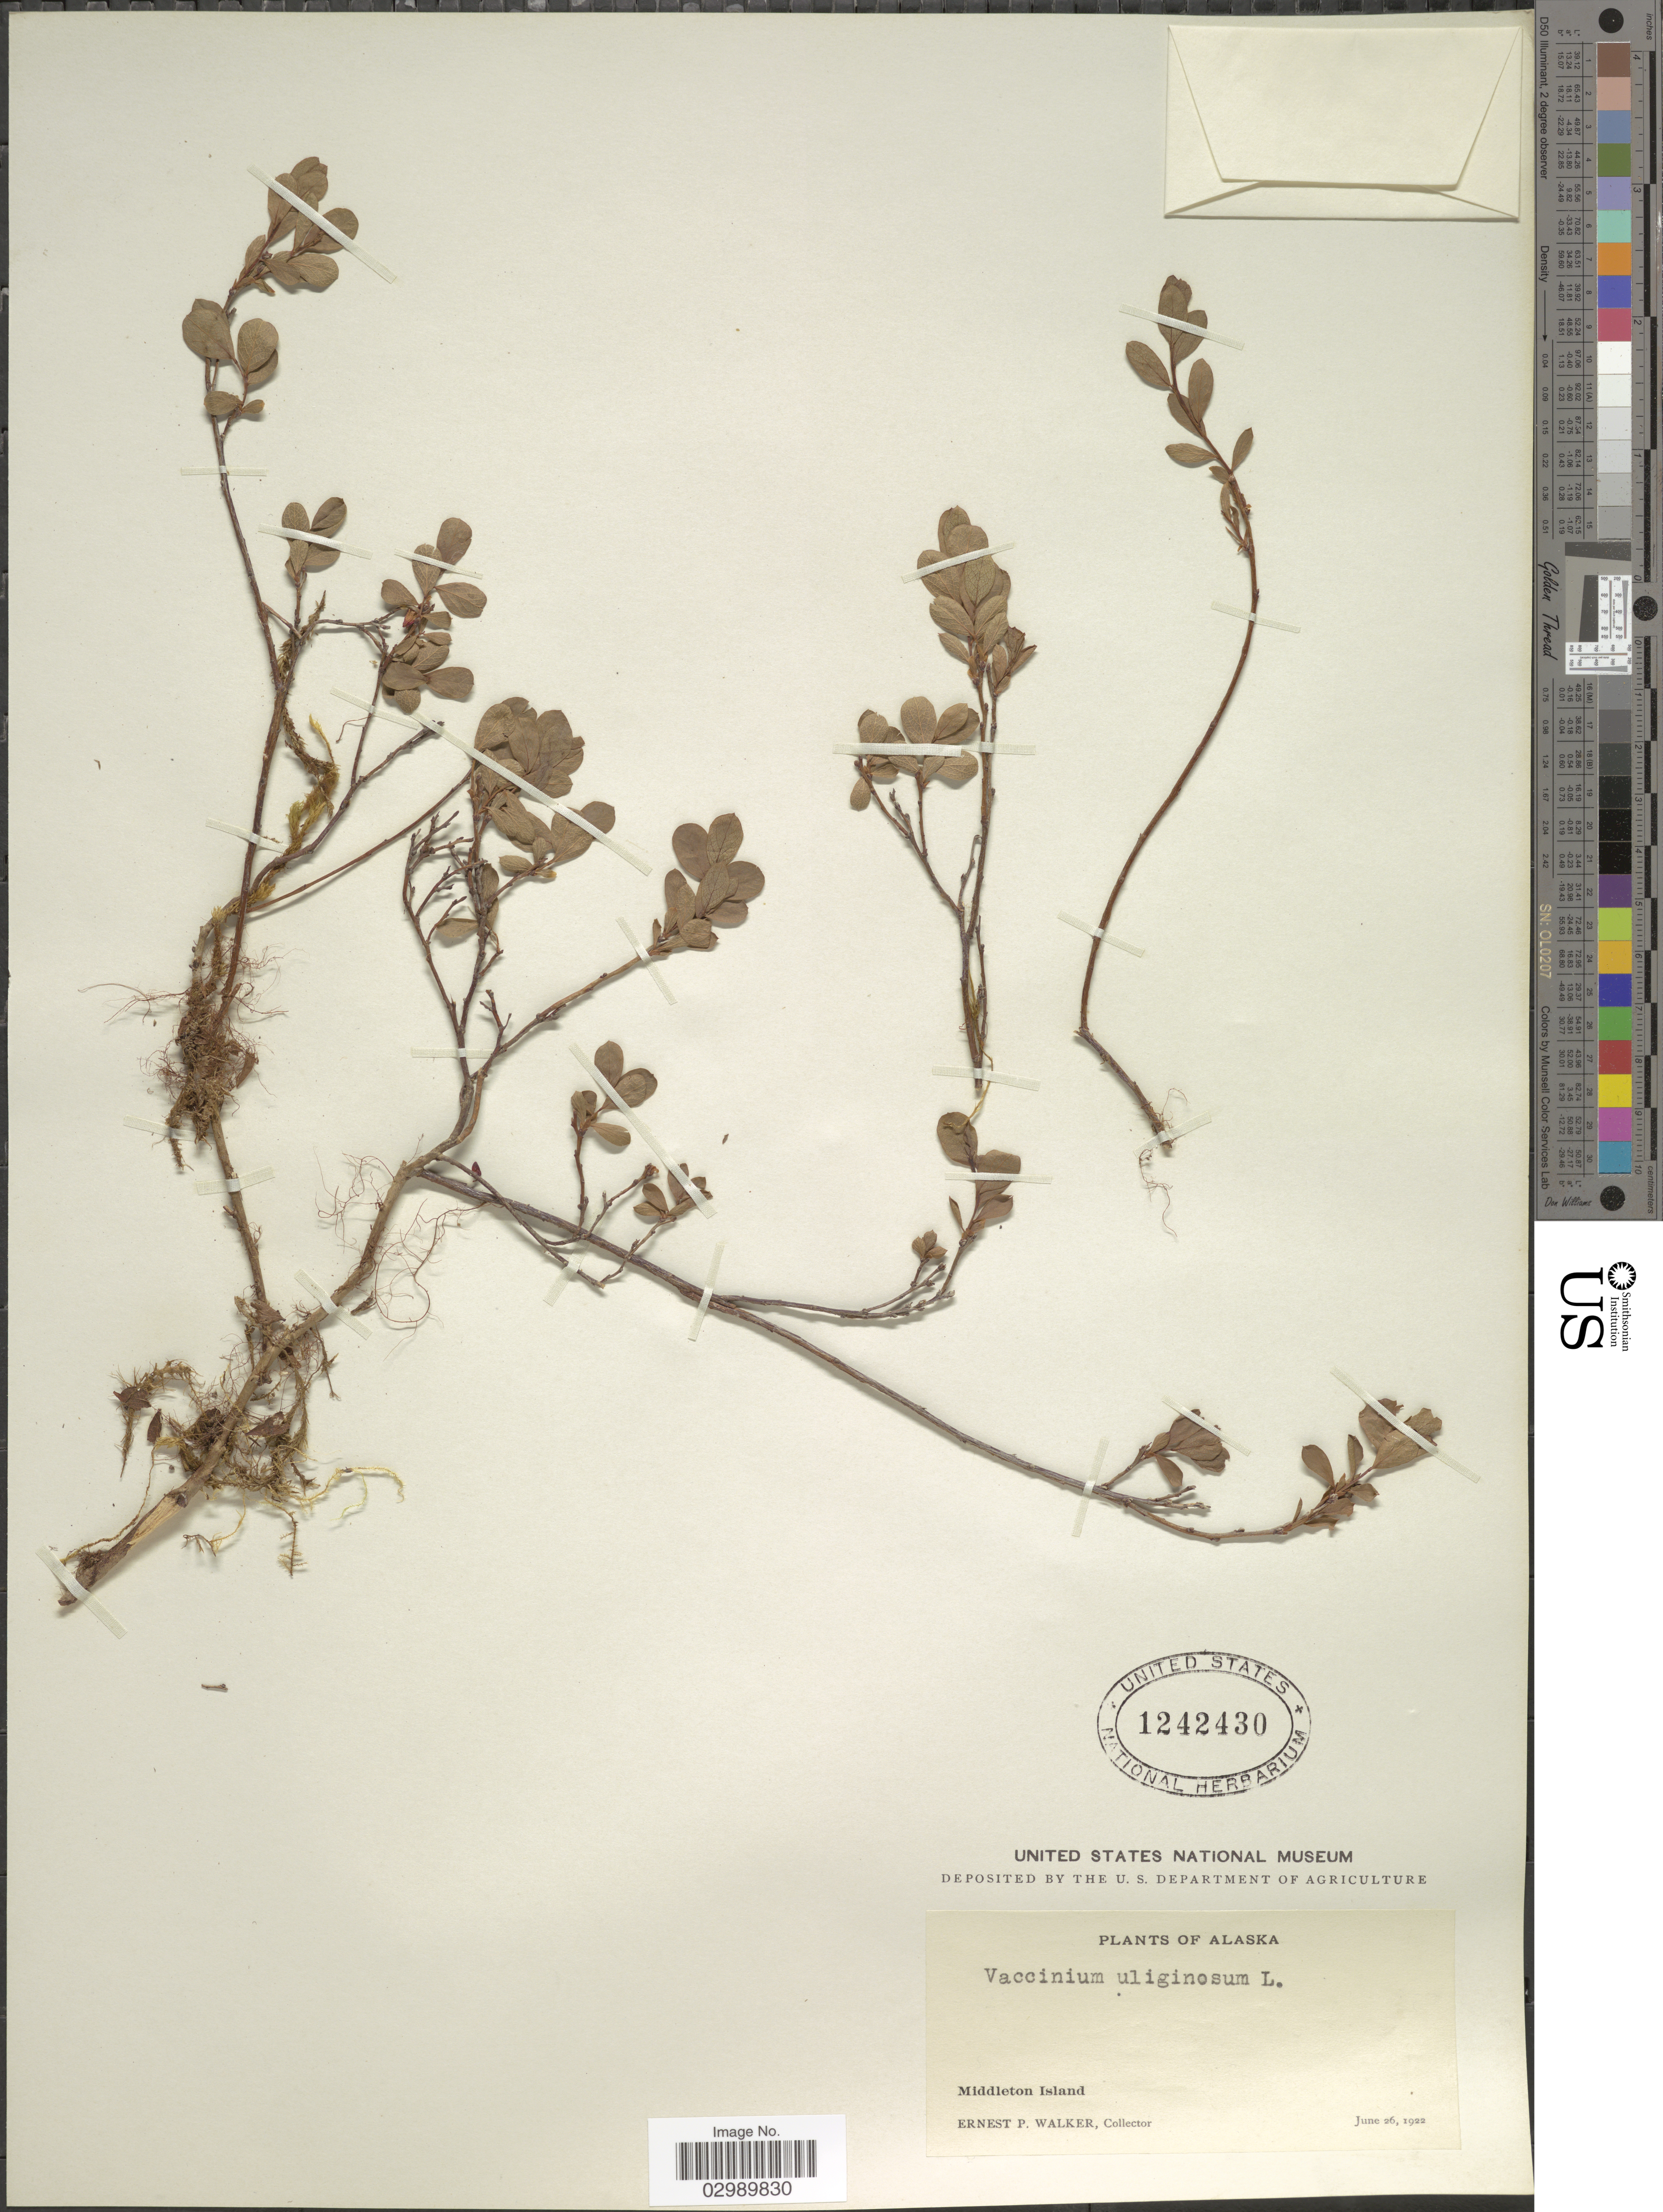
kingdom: Plantae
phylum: Tracheophyta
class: Magnoliopsida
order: Ericales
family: Ericaceae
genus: Vaccinium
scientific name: Vaccinium uliginosum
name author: L.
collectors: E. P. Walker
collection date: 1922-06-26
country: United States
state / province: Alaska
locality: Middleton Island.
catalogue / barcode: US 1242430